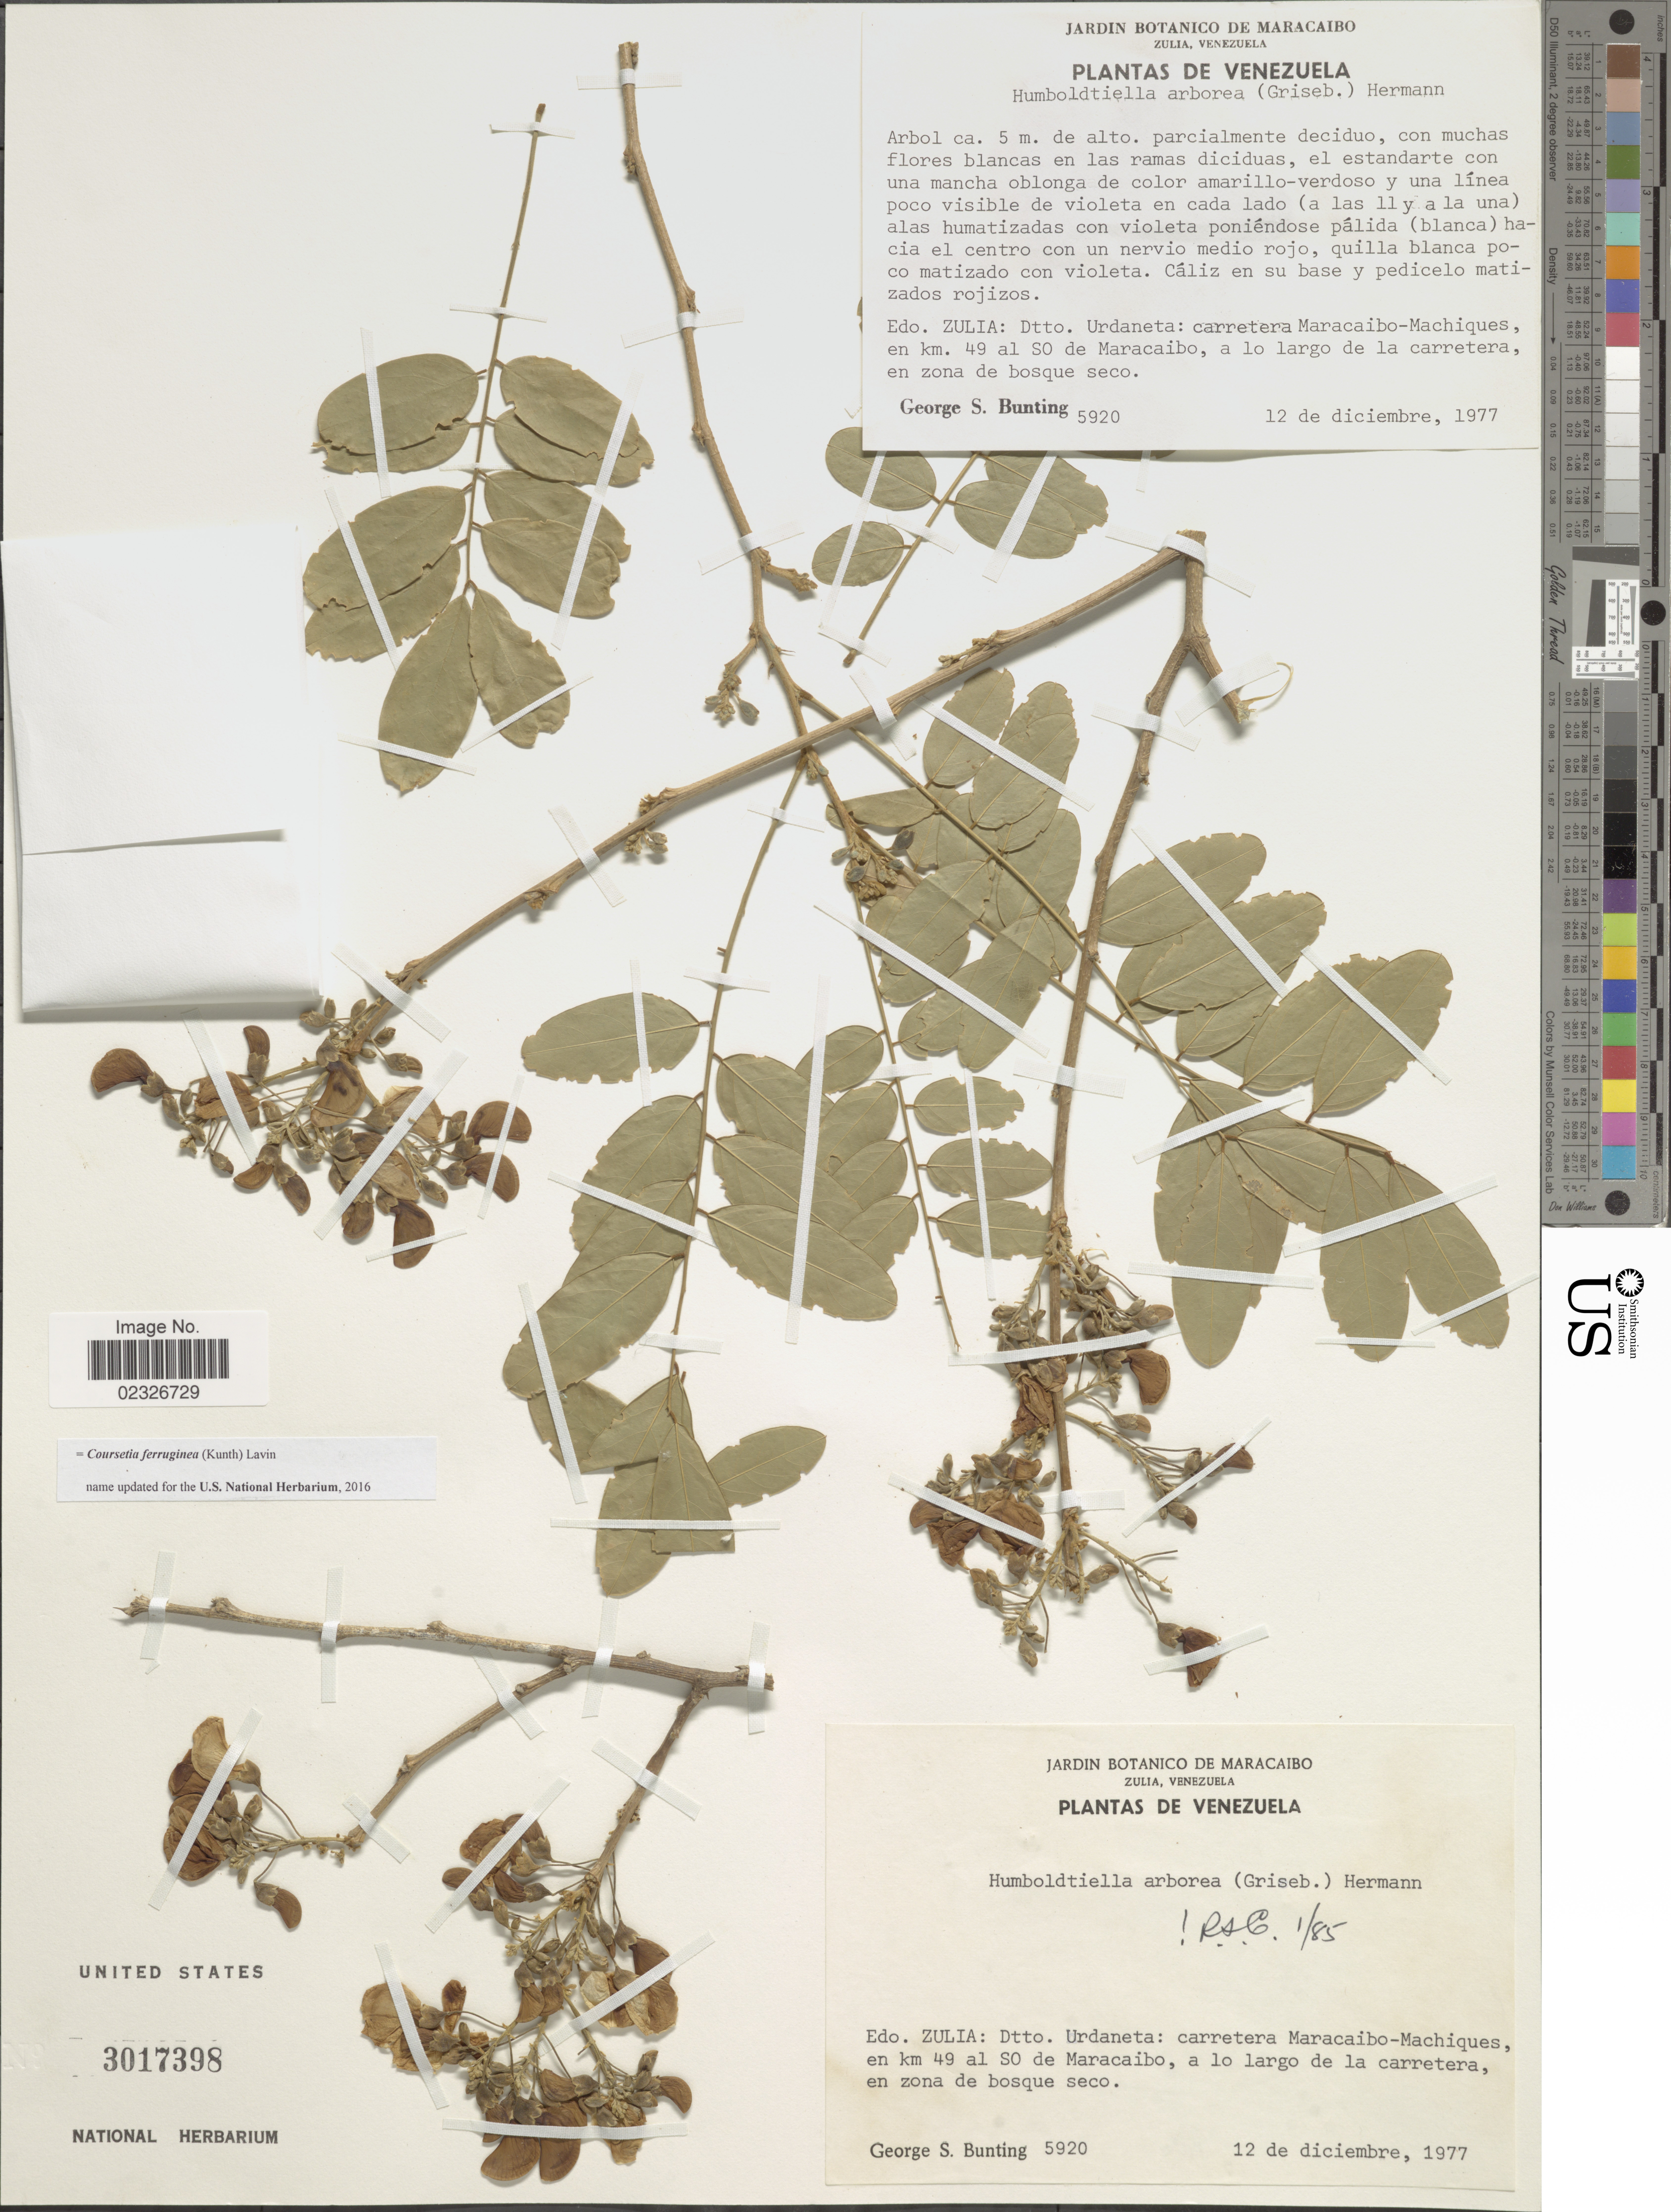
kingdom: Plantae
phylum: Tracheophyta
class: Magnoliopsida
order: Fabales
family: Fabaceae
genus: Coursetia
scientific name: Coursetia ferruginea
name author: (Kunth) Lavin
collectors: G. S. Bunting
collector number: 5920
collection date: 1977-12-12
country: Venezuela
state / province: Zulia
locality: Edo. Zulia: Dtto. Urdaneta: carretera Maracaibo-Machiques, en km 49 al SO de Maracaibo, a lo largo de la carretera, en zona de bosque seco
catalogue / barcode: US 36017398